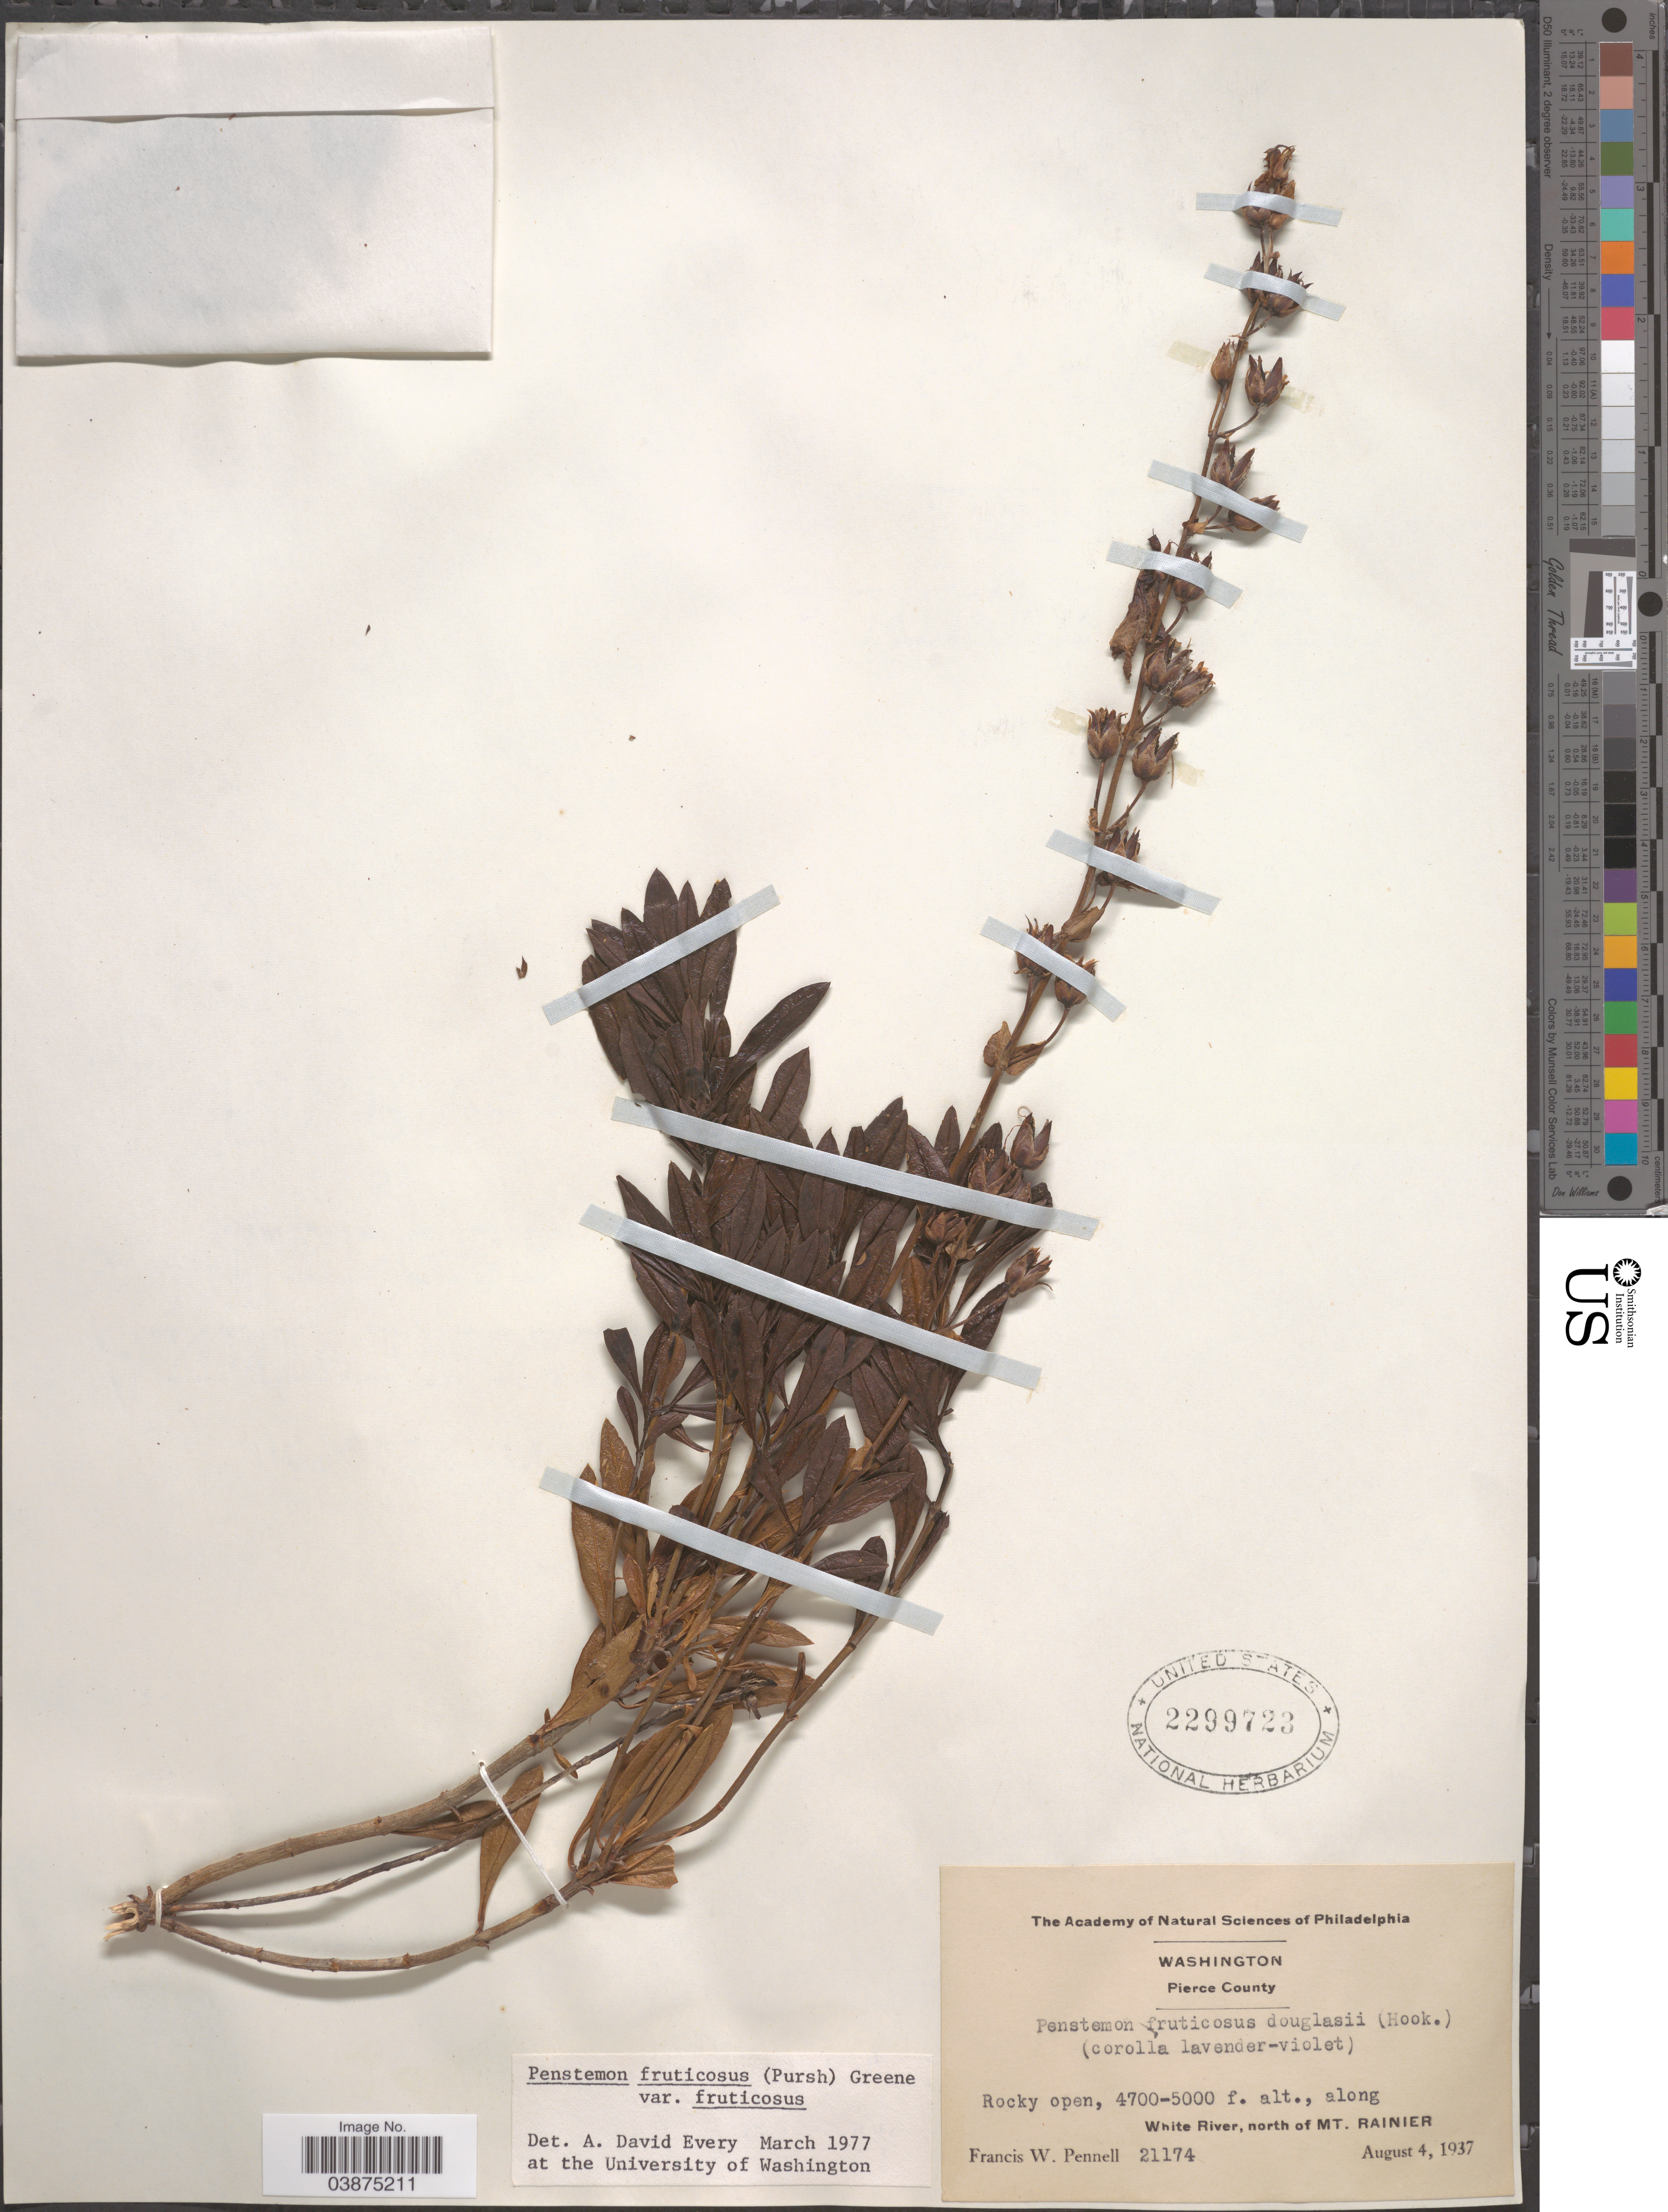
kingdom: Plantae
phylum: Tracheophyta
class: Magnoliopsida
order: Lamiales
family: Plantaginaceae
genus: Penstemon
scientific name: Penstemon fruticosus var. fruticosus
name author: (Pursh) Greene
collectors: F. W. Pennell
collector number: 21174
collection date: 1937-08-04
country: United States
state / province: Washington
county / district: Pierce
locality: Pierce County. Along White River, north of Mt. Rainier.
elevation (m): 1433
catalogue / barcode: US 2299723